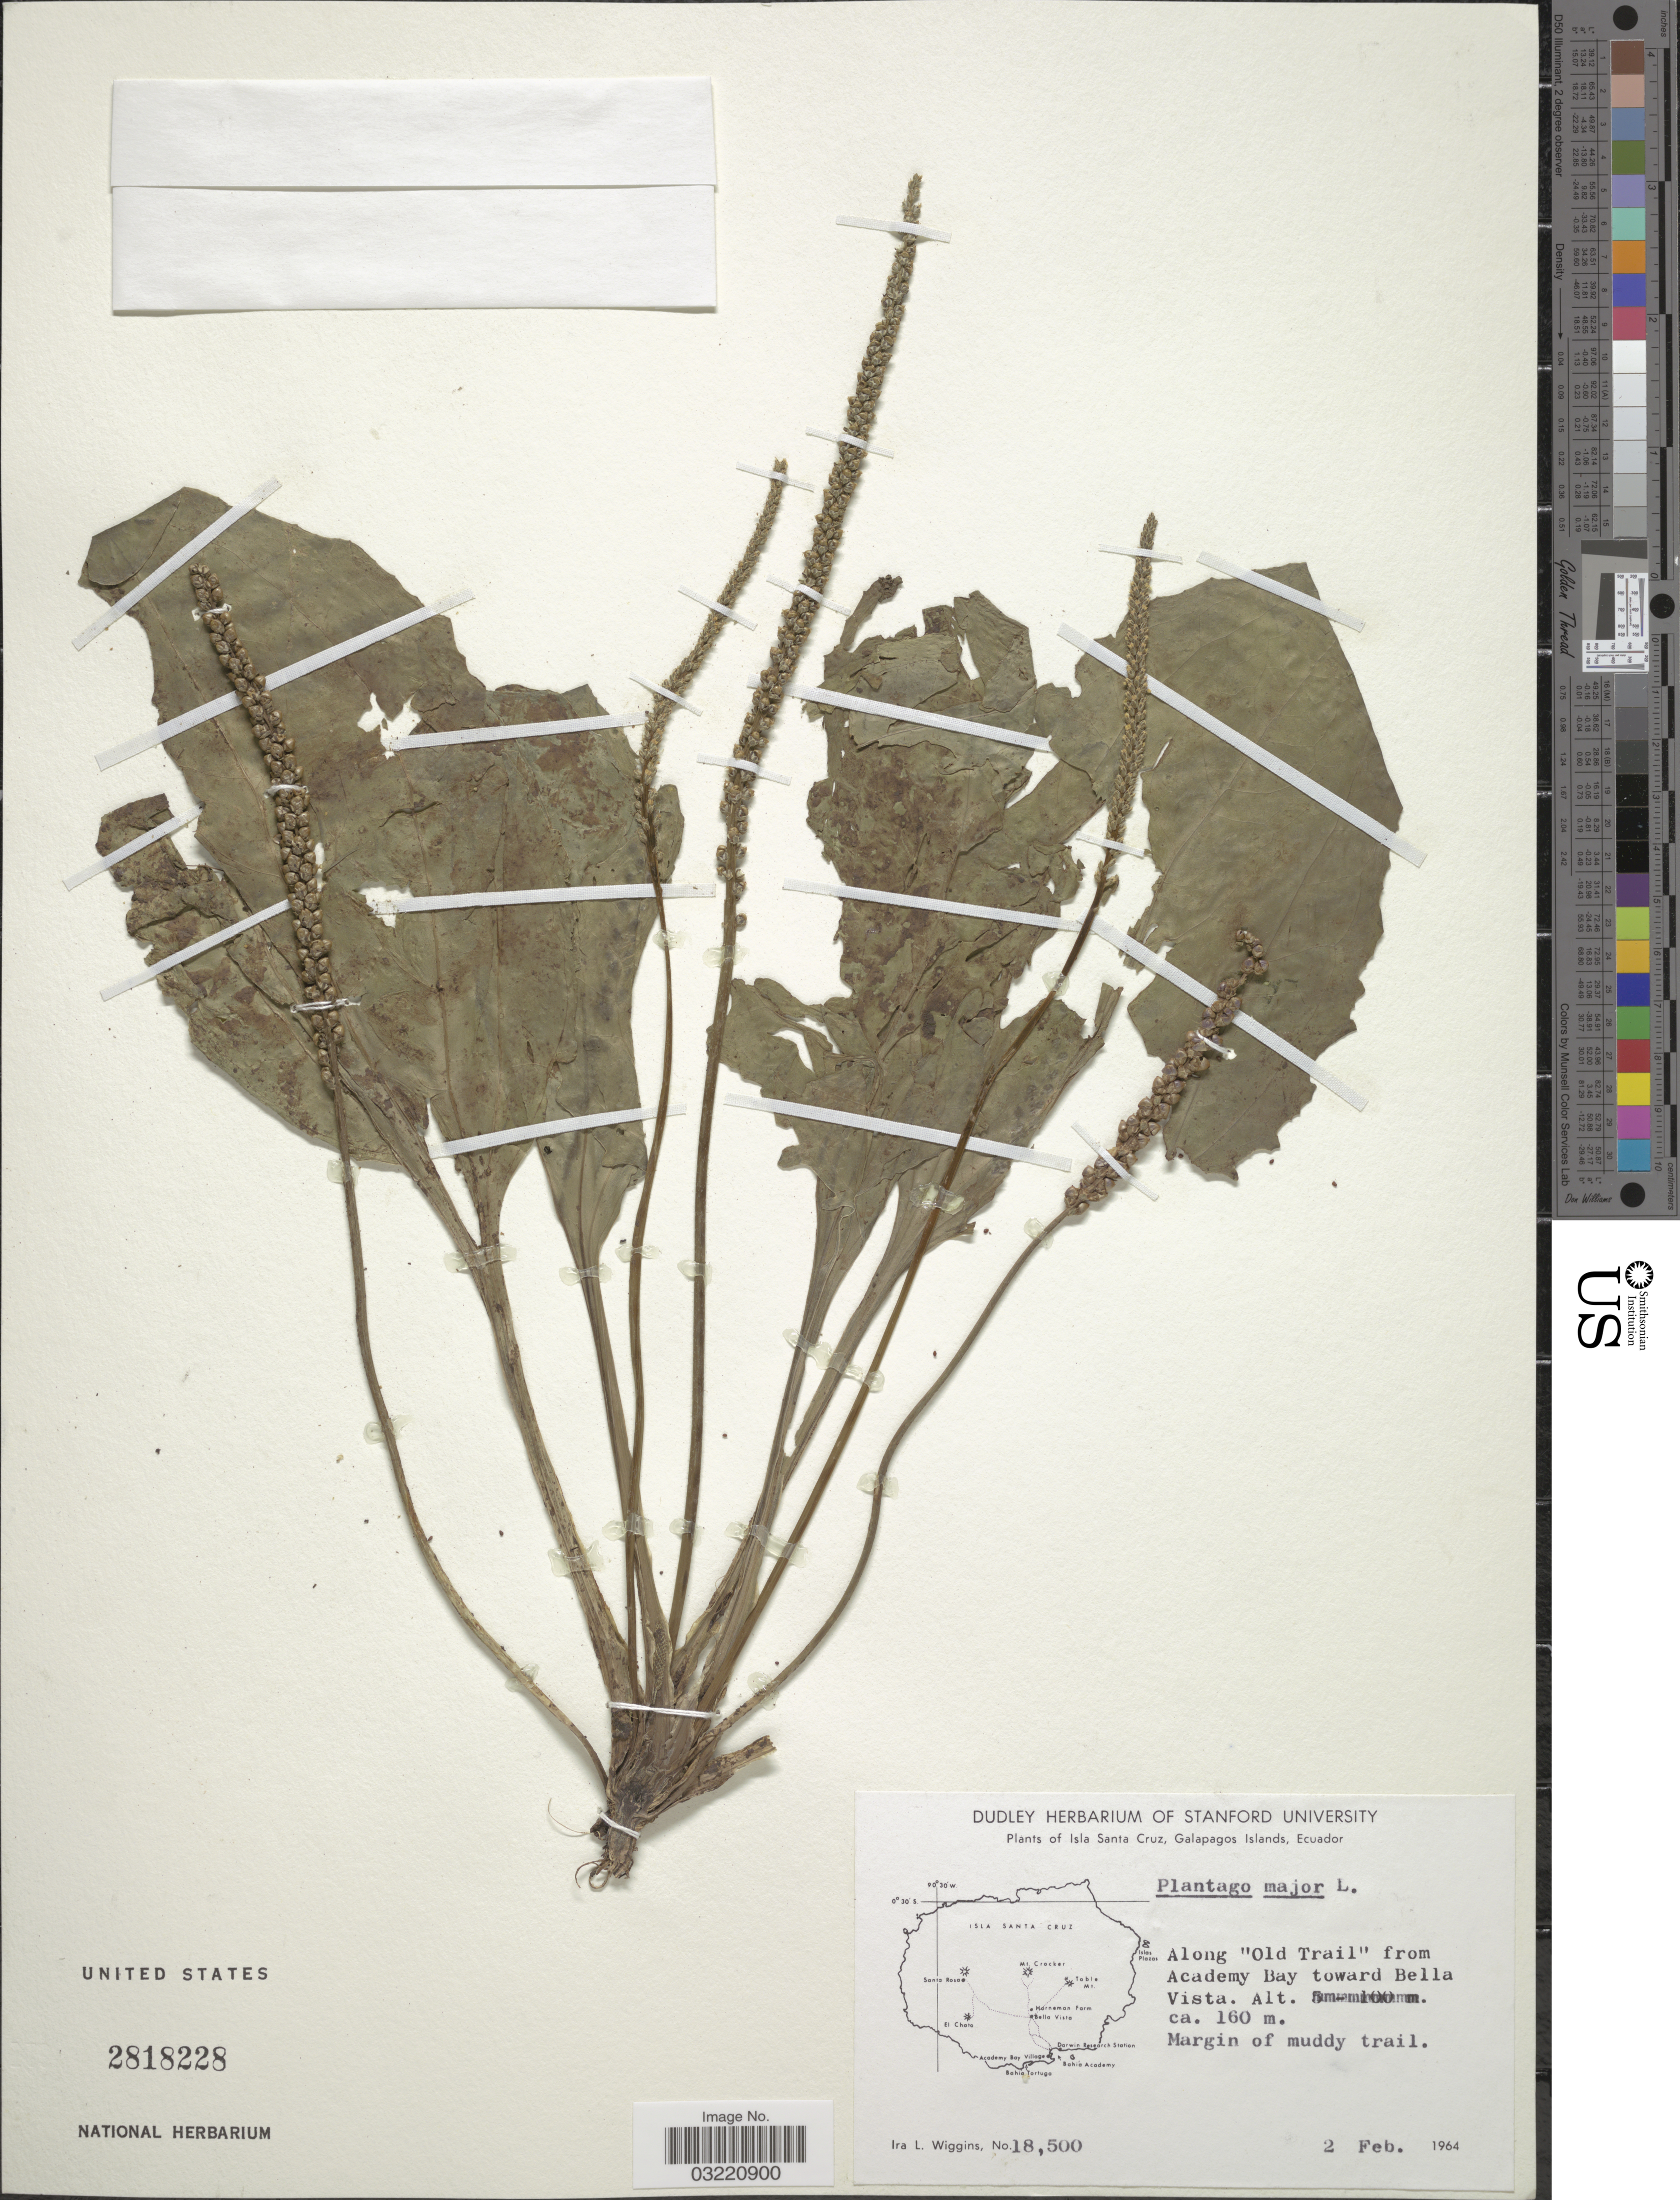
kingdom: Plantae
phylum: Tracheophyta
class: Magnoliopsida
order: Lamiales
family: Plantaginaceae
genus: Plantago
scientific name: Plantago major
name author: L.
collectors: I. L. Wiggins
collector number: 18500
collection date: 1964-02-02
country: Ecuador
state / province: Colón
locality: Isla Santa Cruz, Galapagos Islands. Along "Old Trail" from Academy Bay toward Bella Vista.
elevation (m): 160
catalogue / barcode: US 2818228